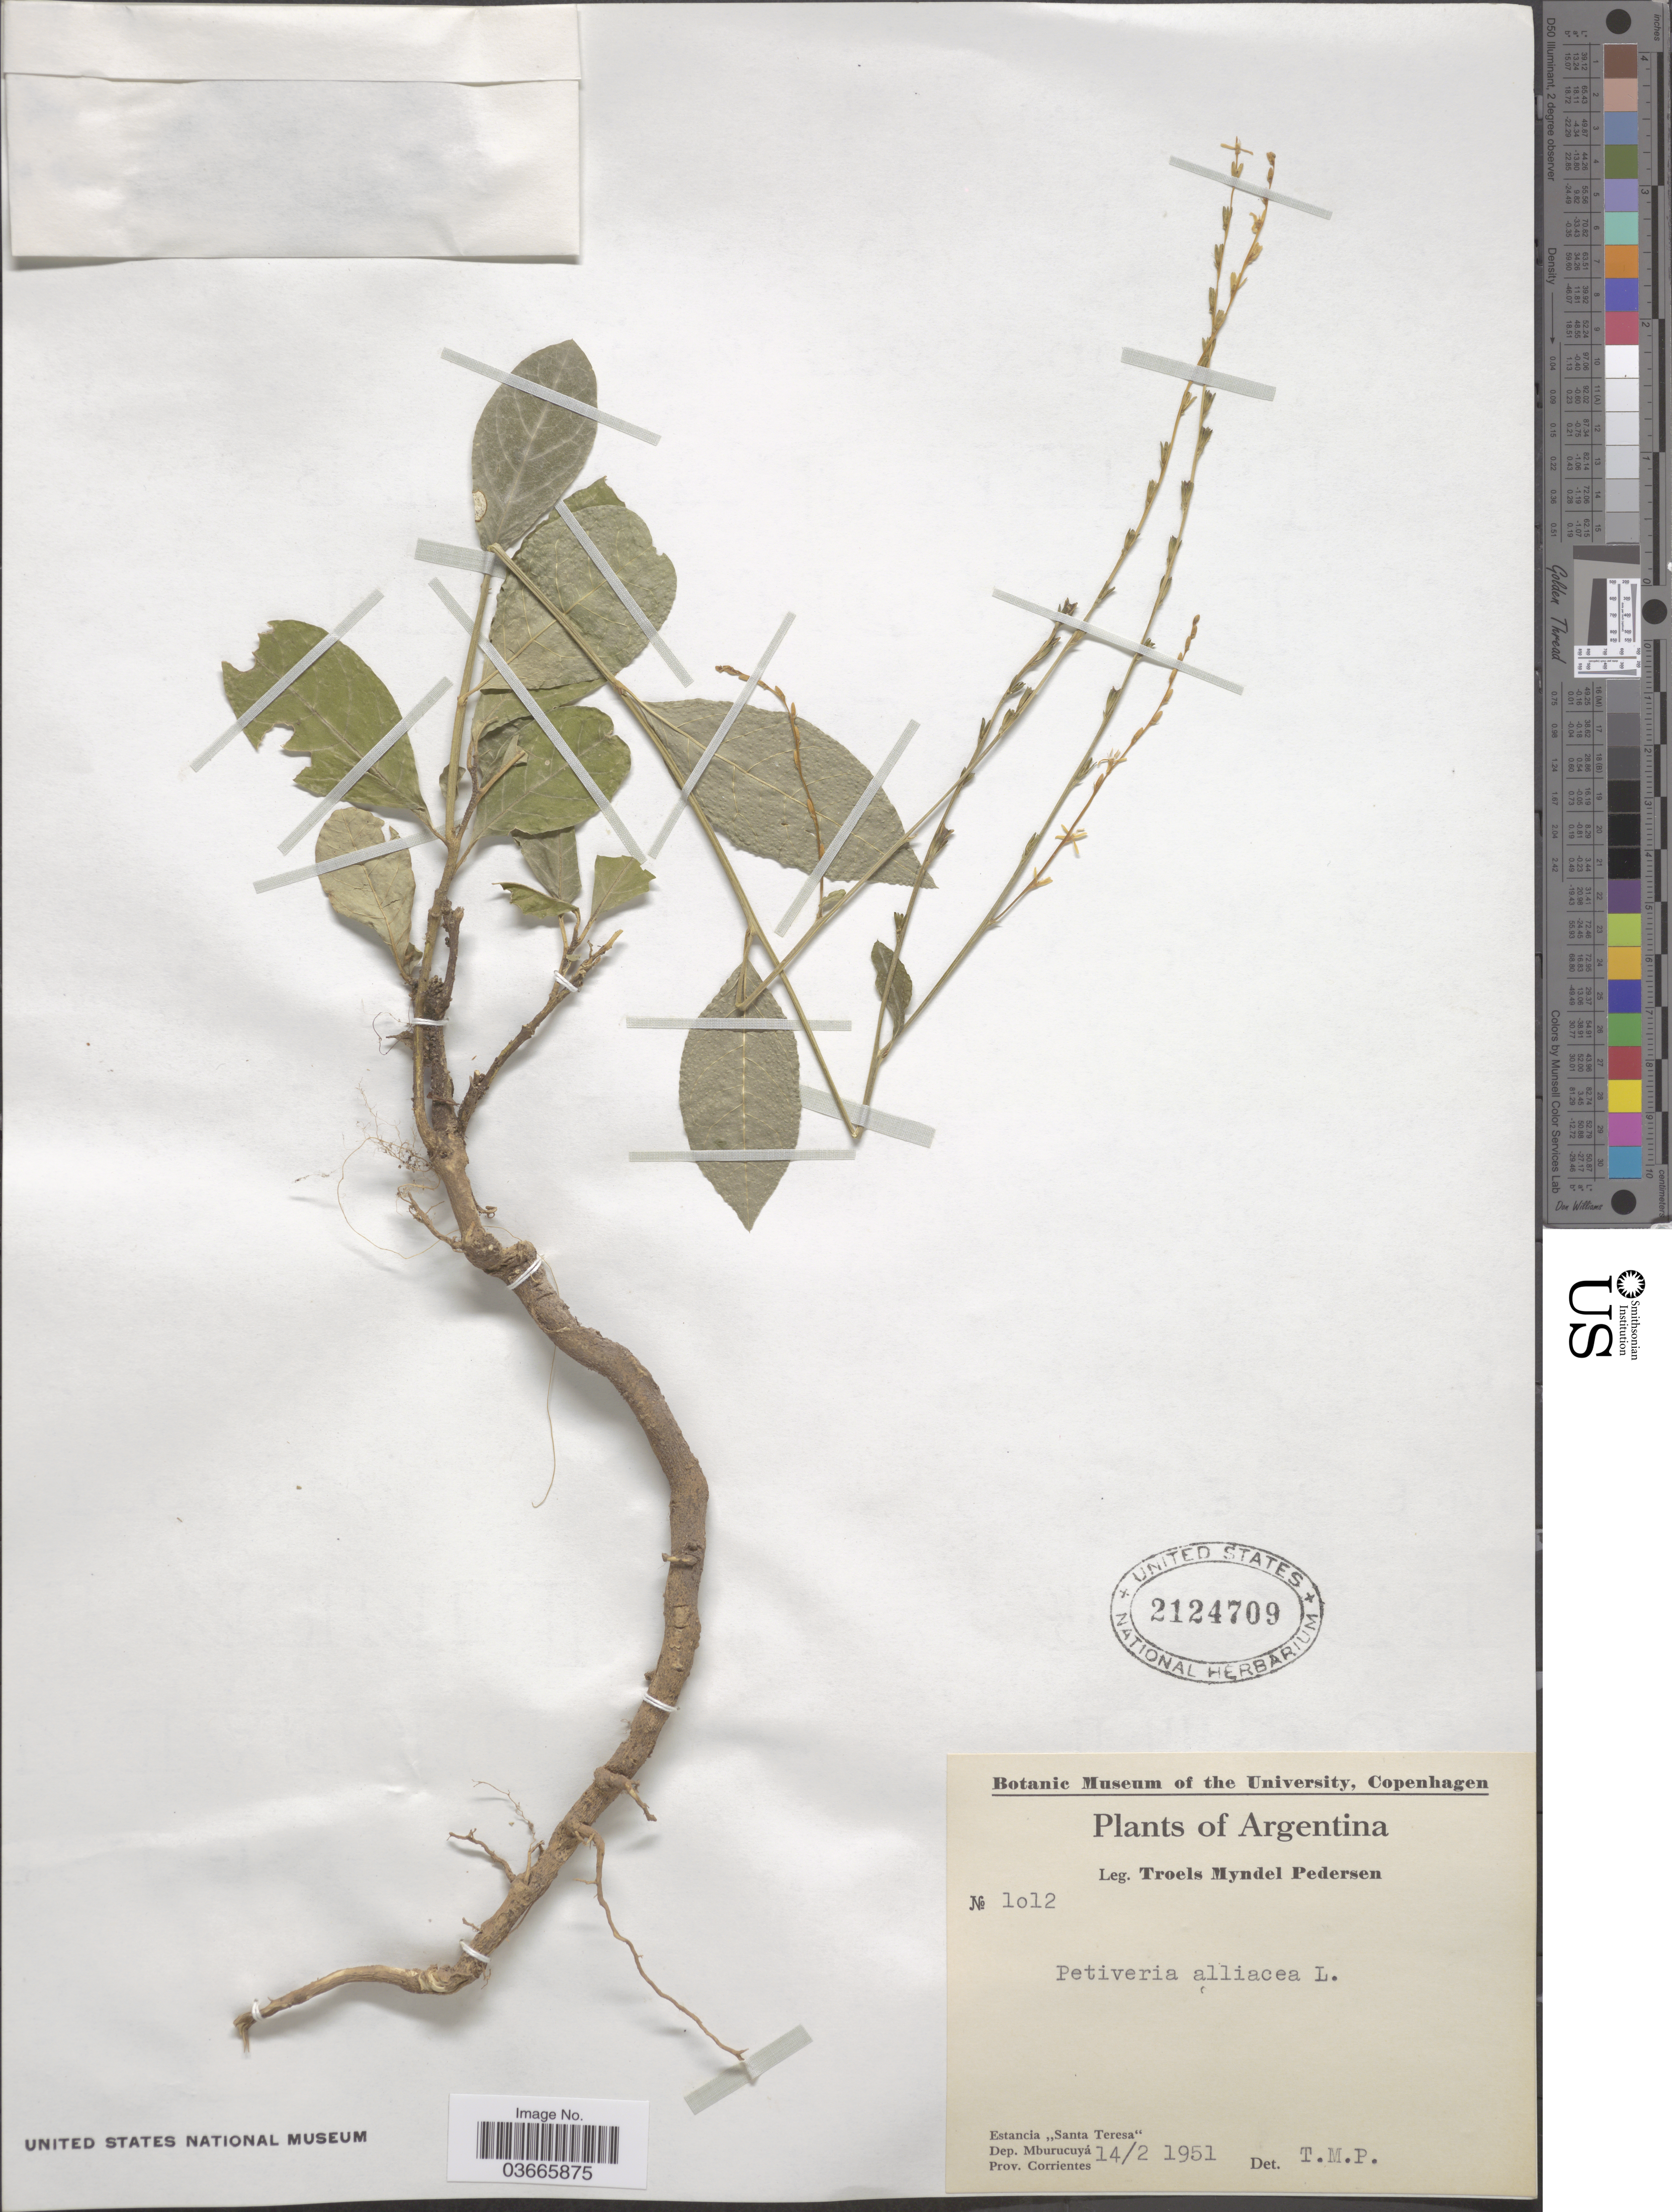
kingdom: Plantae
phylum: Tracheophyta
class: Magnoliopsida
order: Caryophyllales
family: Phytolaccaceae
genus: Petiveria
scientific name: Petiveria alliacea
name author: L.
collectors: T. Pederson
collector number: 1012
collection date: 1951-02-14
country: Argentina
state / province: Corrientes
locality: Estancia "Santa Teresa". Dep. Mburucuyá.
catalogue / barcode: US 2124709